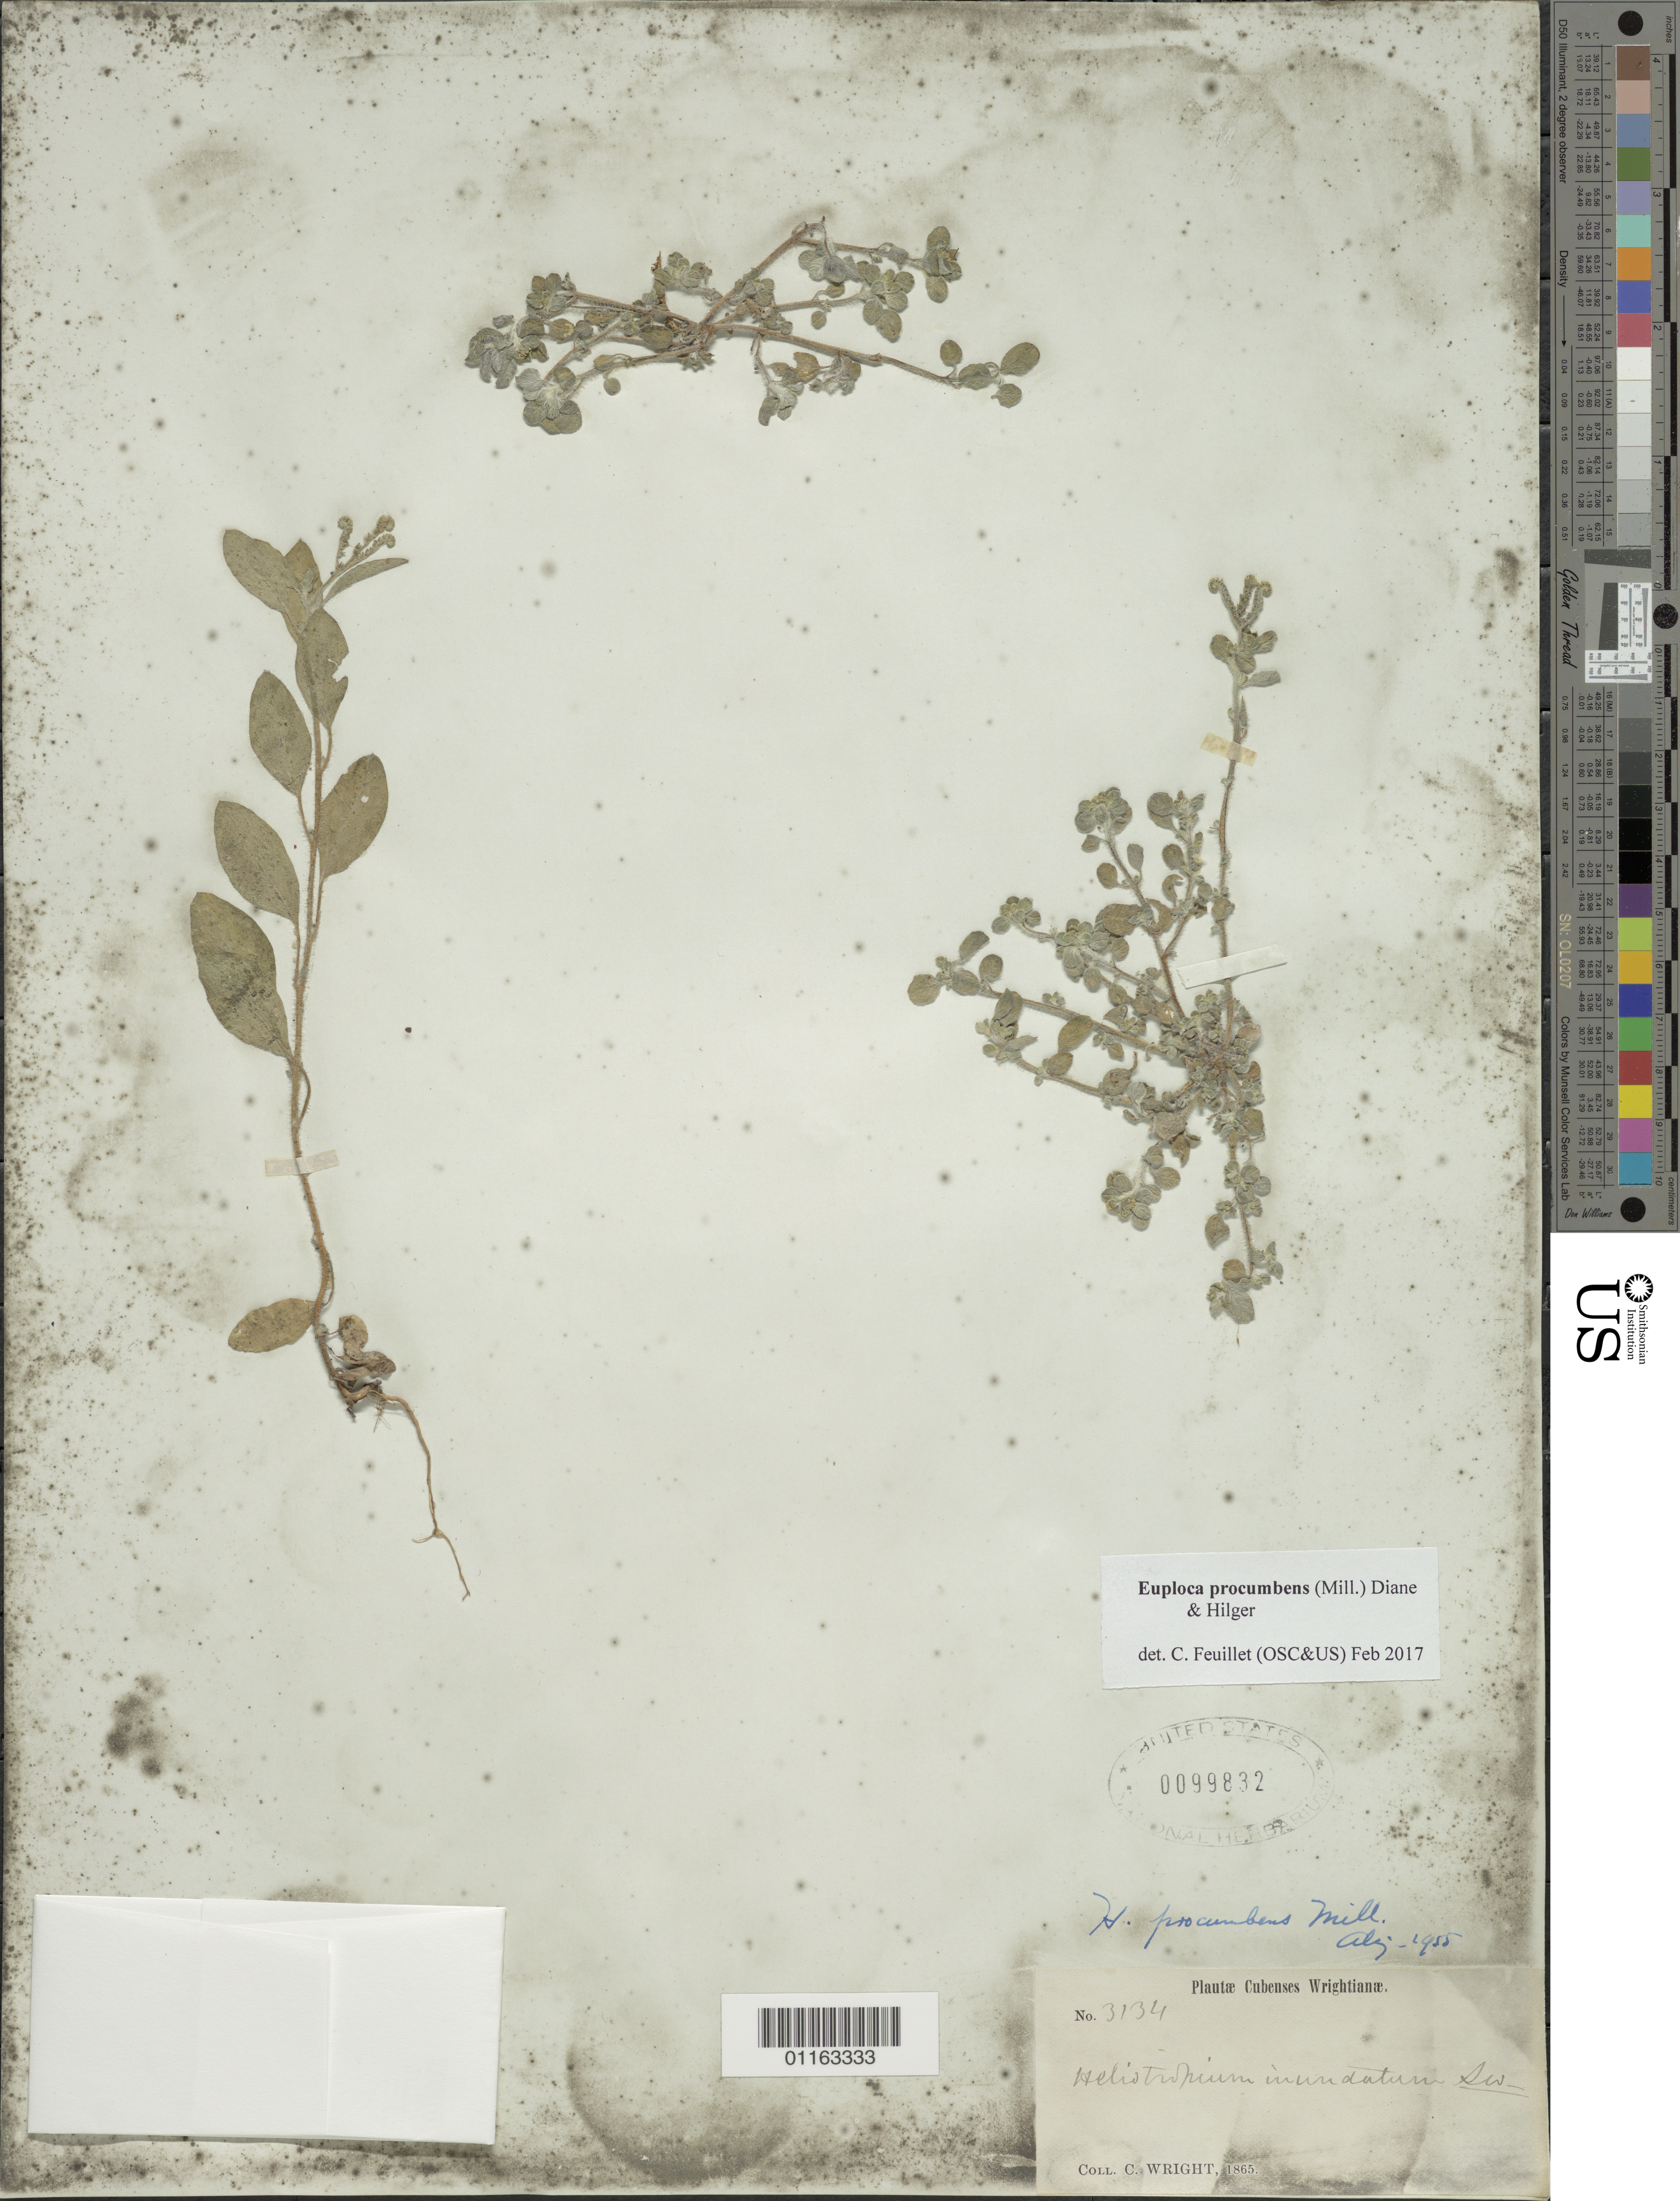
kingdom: Plantae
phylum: Tracheophyta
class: Magnoliopsida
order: Boraginales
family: Heliotropiaceae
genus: Euploca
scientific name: Euploca procumbens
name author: (Mill.) Diane & Hilger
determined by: Feuillet, C.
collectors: C. Wright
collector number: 3134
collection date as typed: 1865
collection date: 1865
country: Cuba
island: Cuba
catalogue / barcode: US 99832